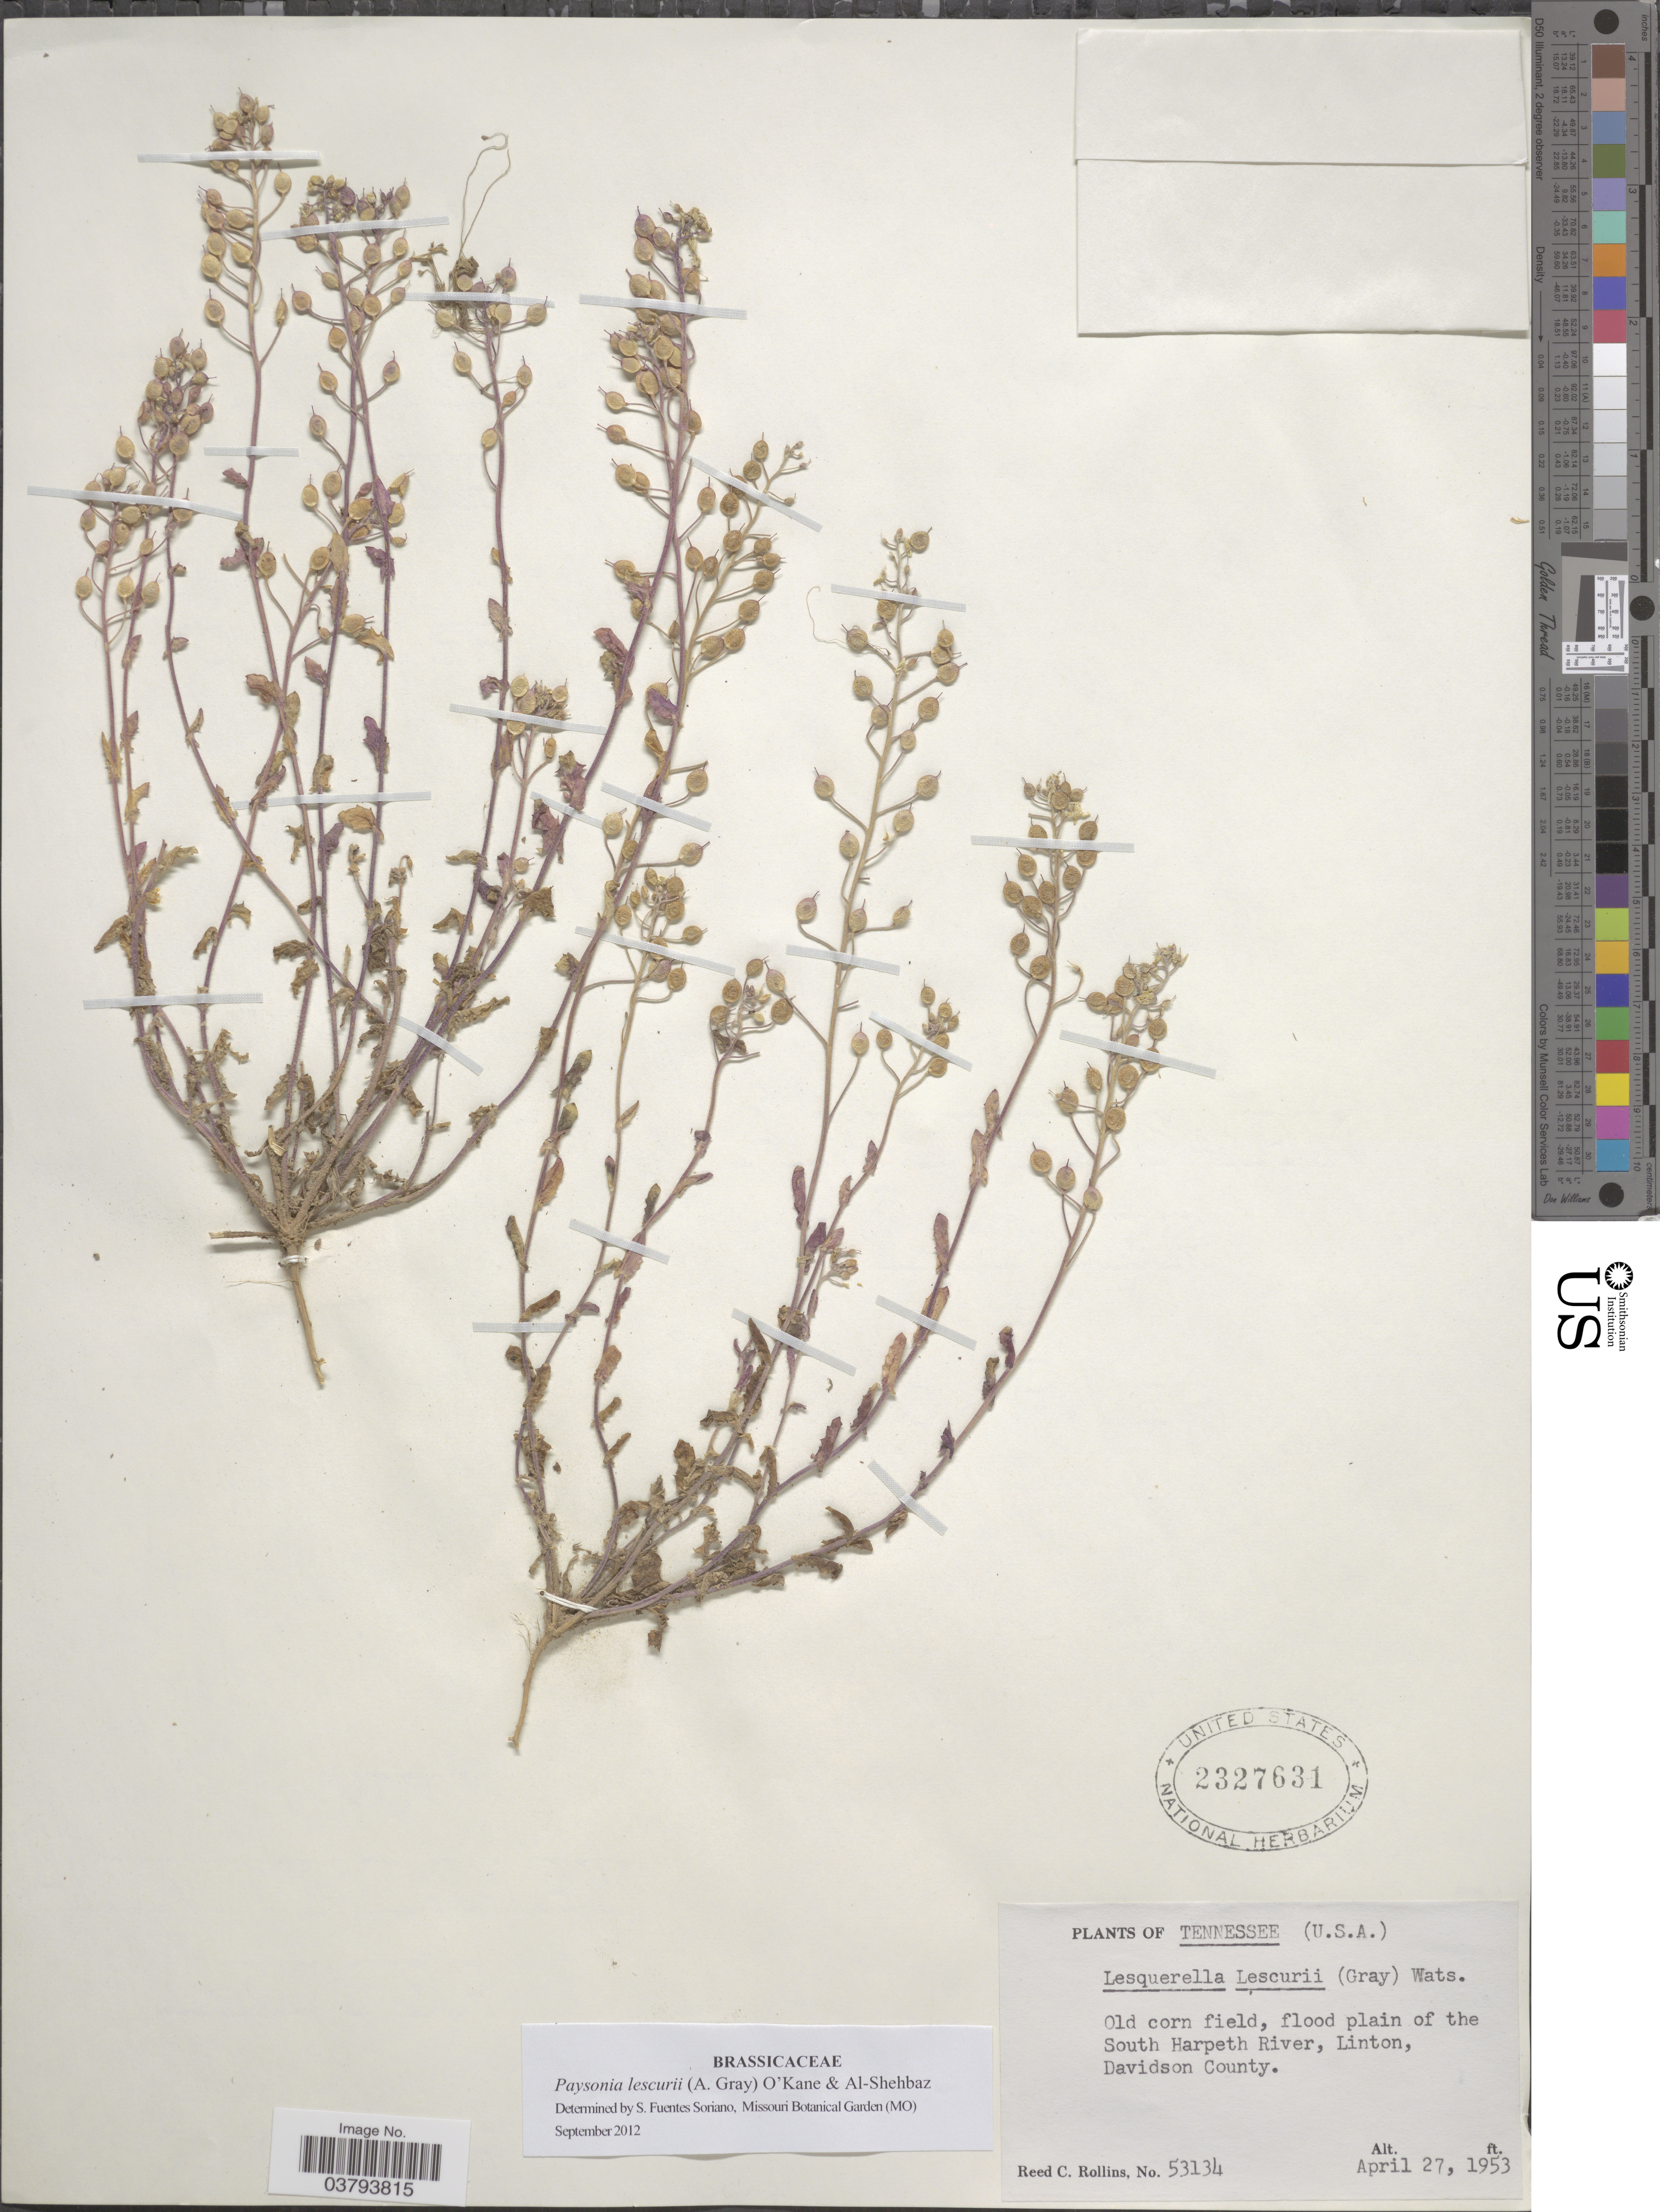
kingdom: Plantae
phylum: Tracheophyta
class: Magnoliopsida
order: Brassicales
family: Brassicaceae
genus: Lesquerella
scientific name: Lesquerella lescurii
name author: (A. Gray) S. Watson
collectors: R. C. Rollins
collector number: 53134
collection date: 1953-04-27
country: United States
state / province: Tennessee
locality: Flood plain of the South Harpeth River, Linton, Davidson County.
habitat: old cornfield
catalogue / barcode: US 2327631